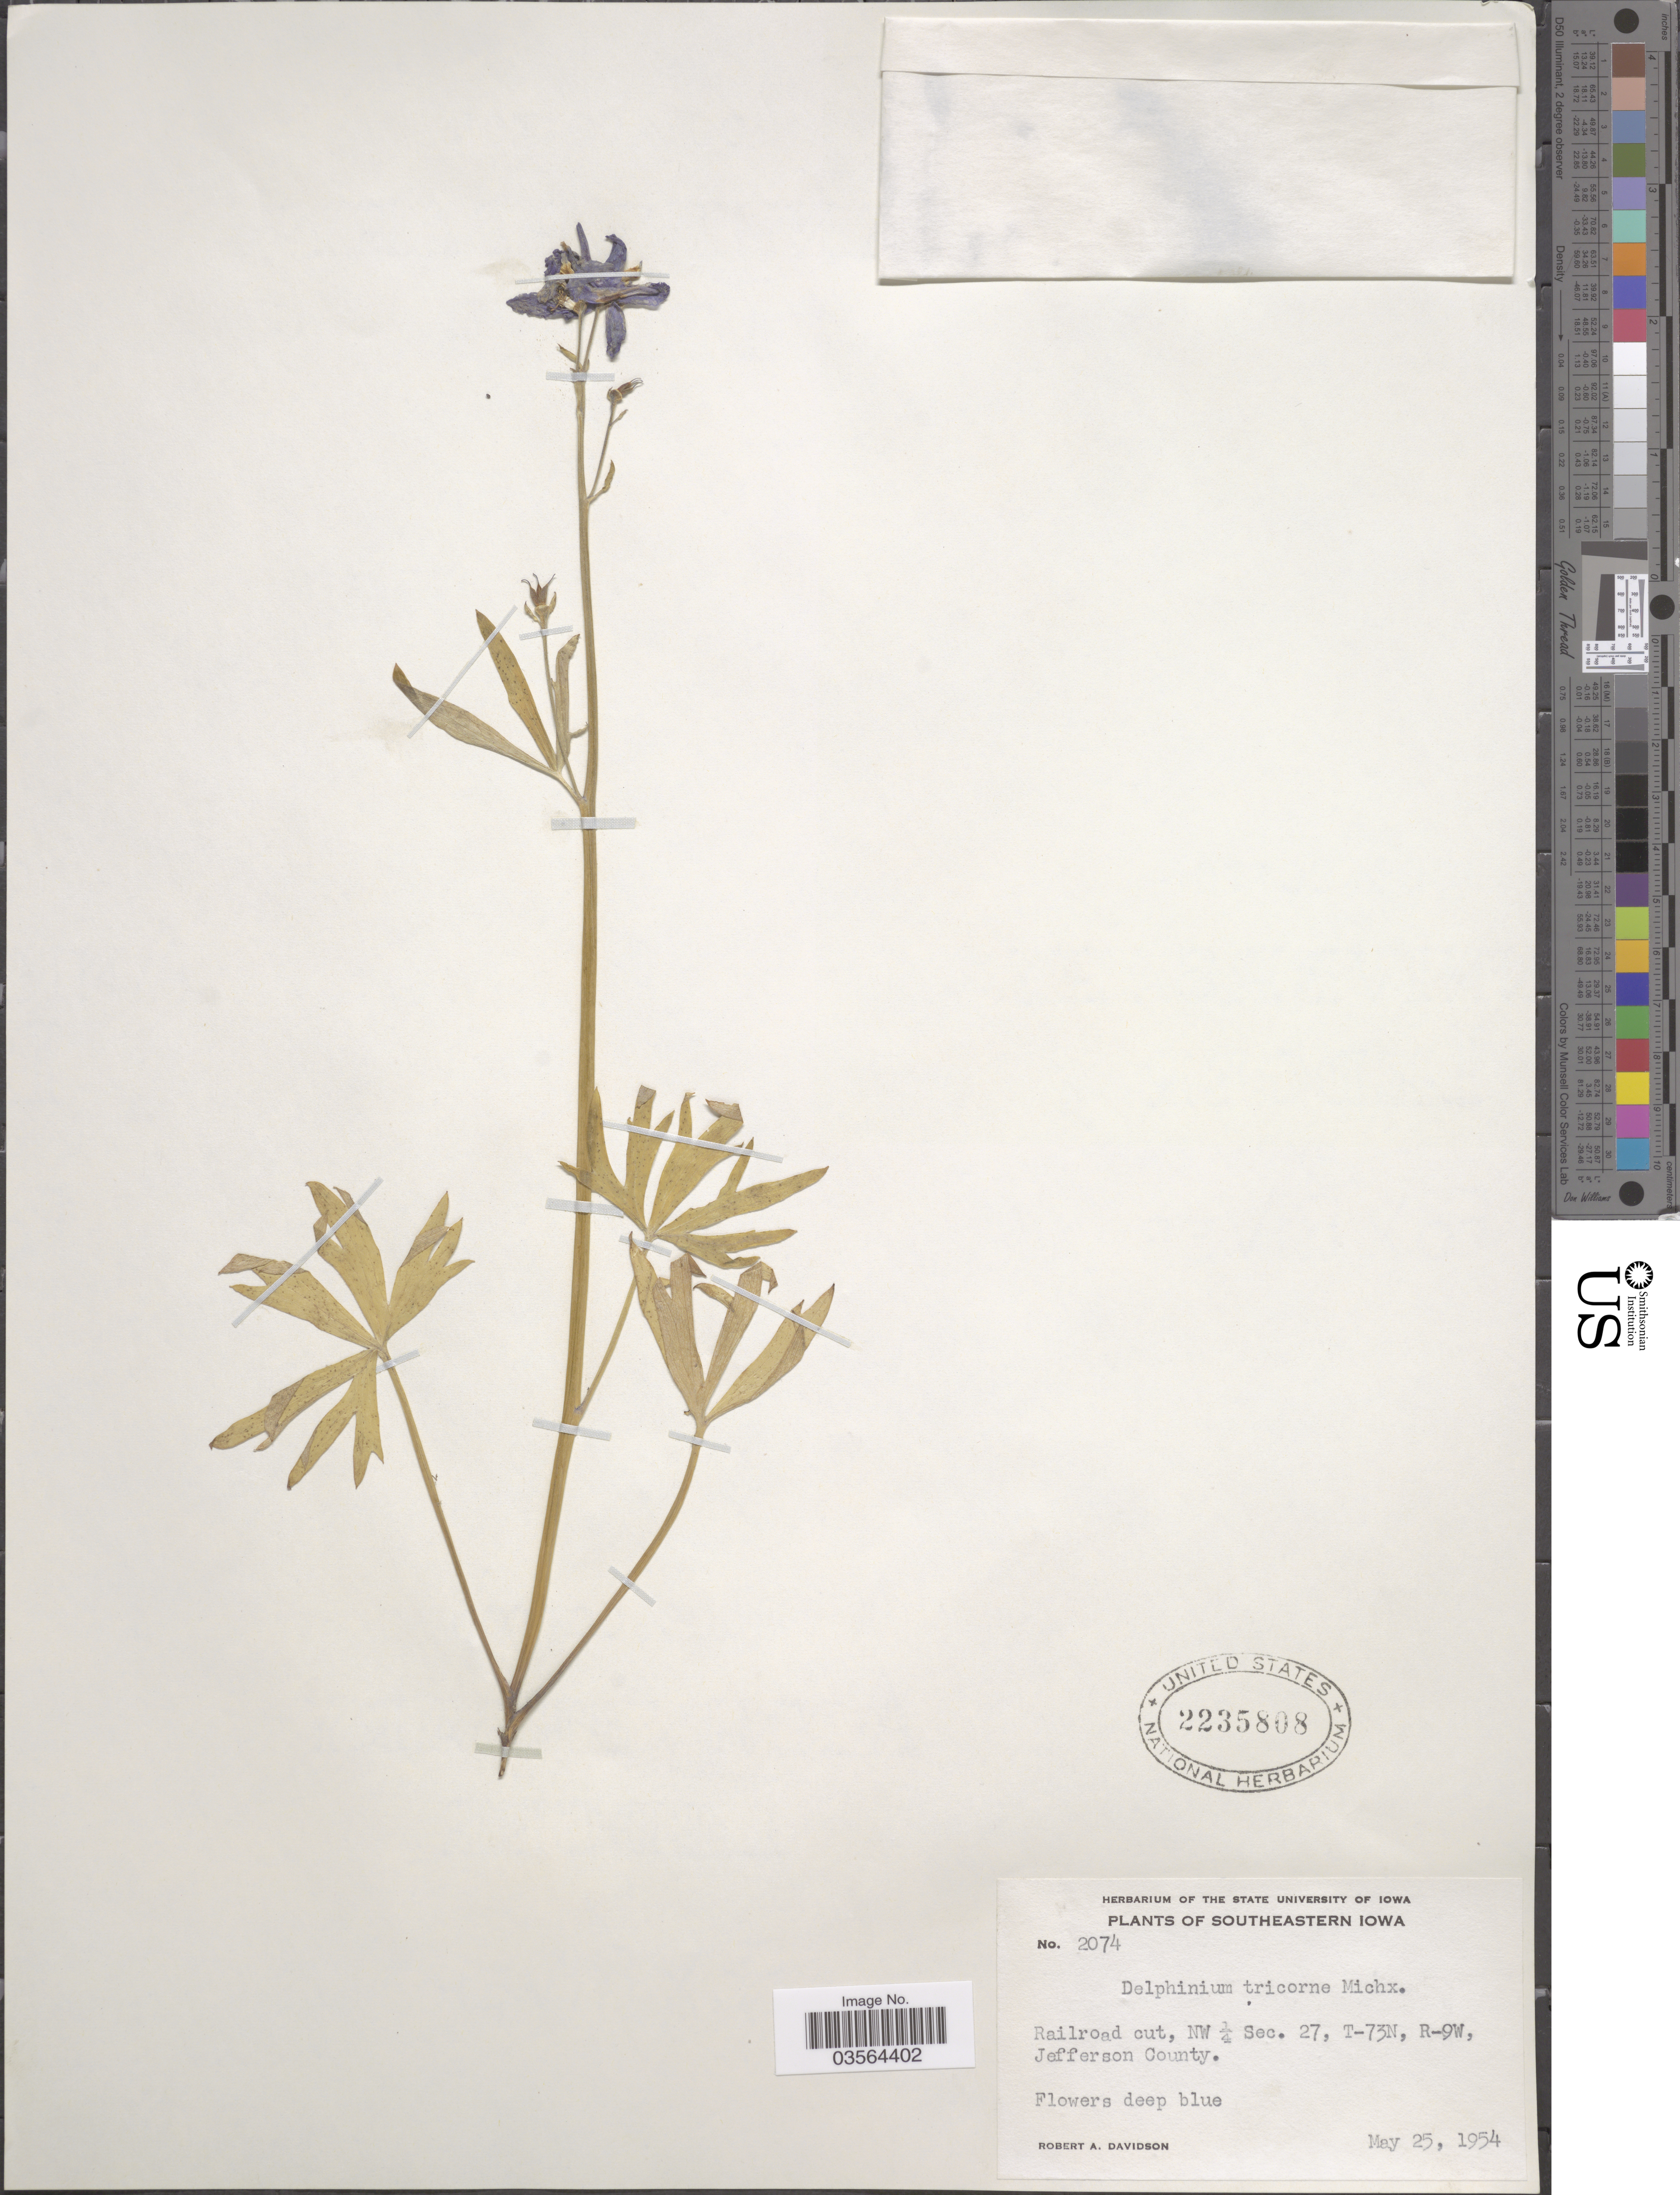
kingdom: Plantae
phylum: Tracheophyta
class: Magnoliopsida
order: Ranunculales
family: Ranunculaceae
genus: Delphinium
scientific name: Delphinium tricorne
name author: Michx.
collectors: R. A. Davidson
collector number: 2074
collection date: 1954-05-25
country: United States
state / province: Iowa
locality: Southeastern Iowa. Railroad cut, NW ¼ Sec. 27, T-37N, R-9W, Jefferson County.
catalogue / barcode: US 2235808